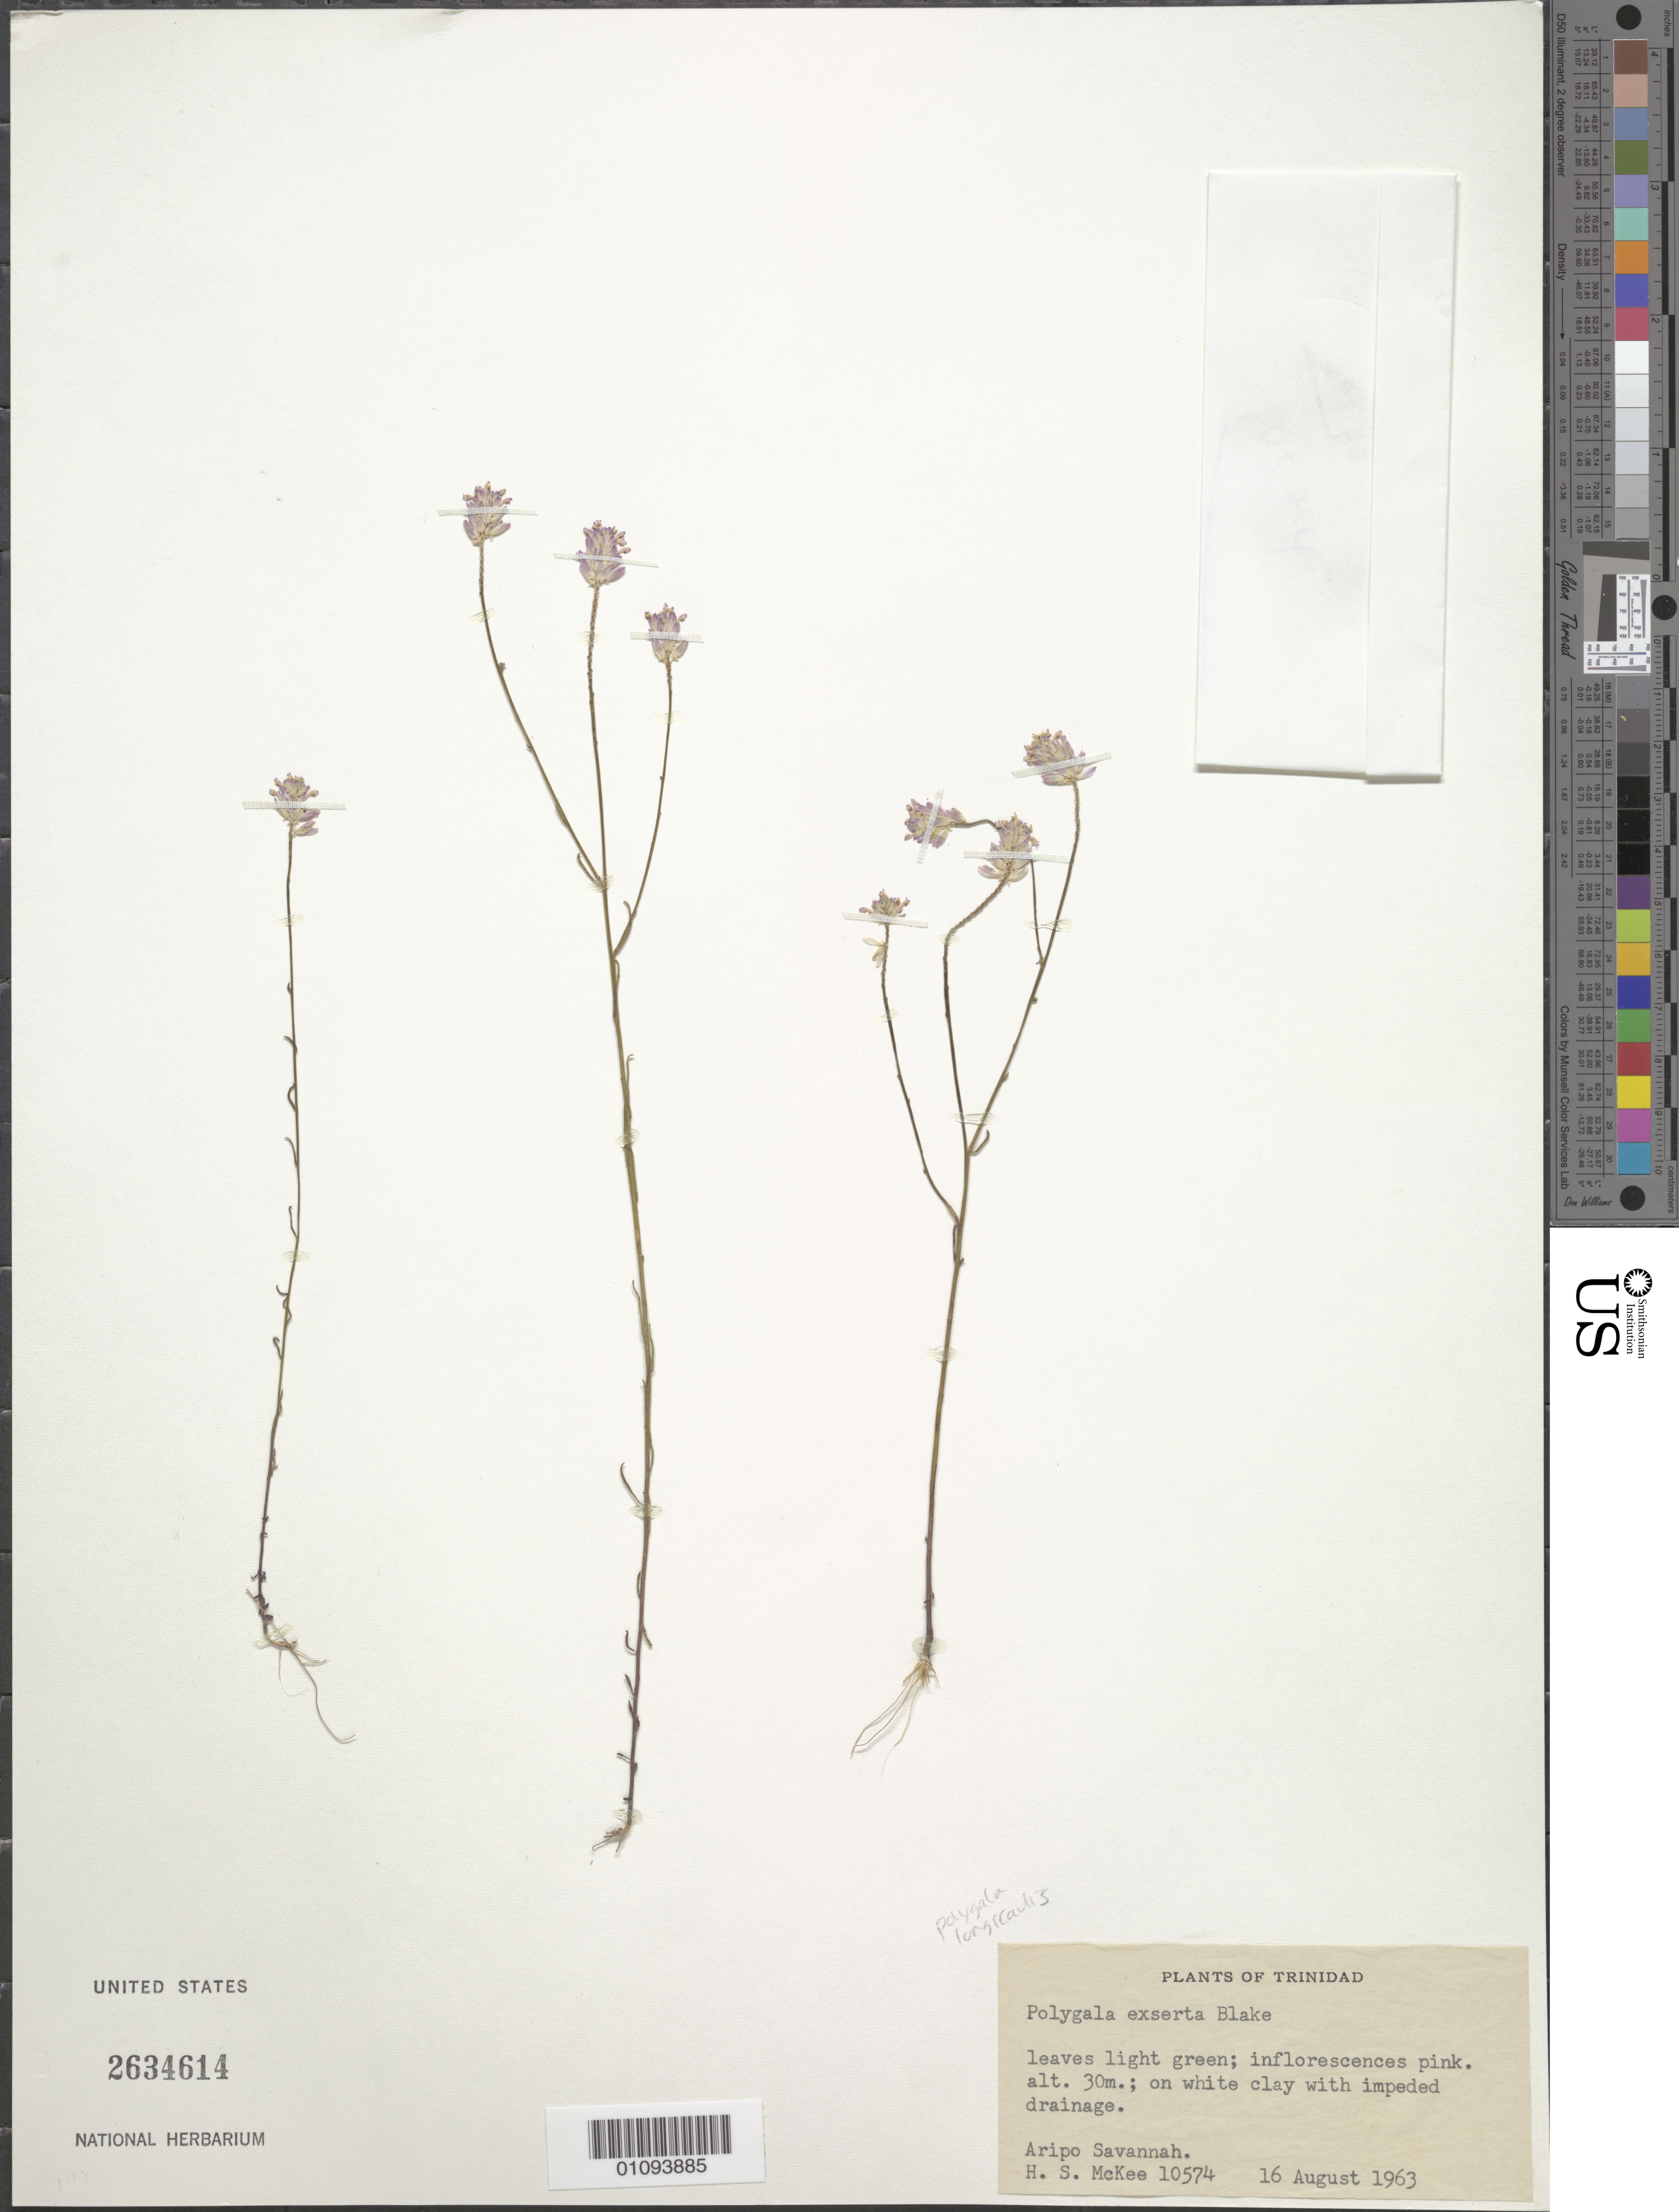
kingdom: Plantae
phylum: Tracheophyta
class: Magnoliopsida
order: Fabales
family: Polygalaceae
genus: Polygala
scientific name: Polygala longicaulis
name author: Kunth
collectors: H. S. McKee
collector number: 10574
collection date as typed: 16 Aug 1963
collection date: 1963-08-16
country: Trinidad and Tobago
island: Trinidad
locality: Aripo Savannah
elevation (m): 30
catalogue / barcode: US 2634614